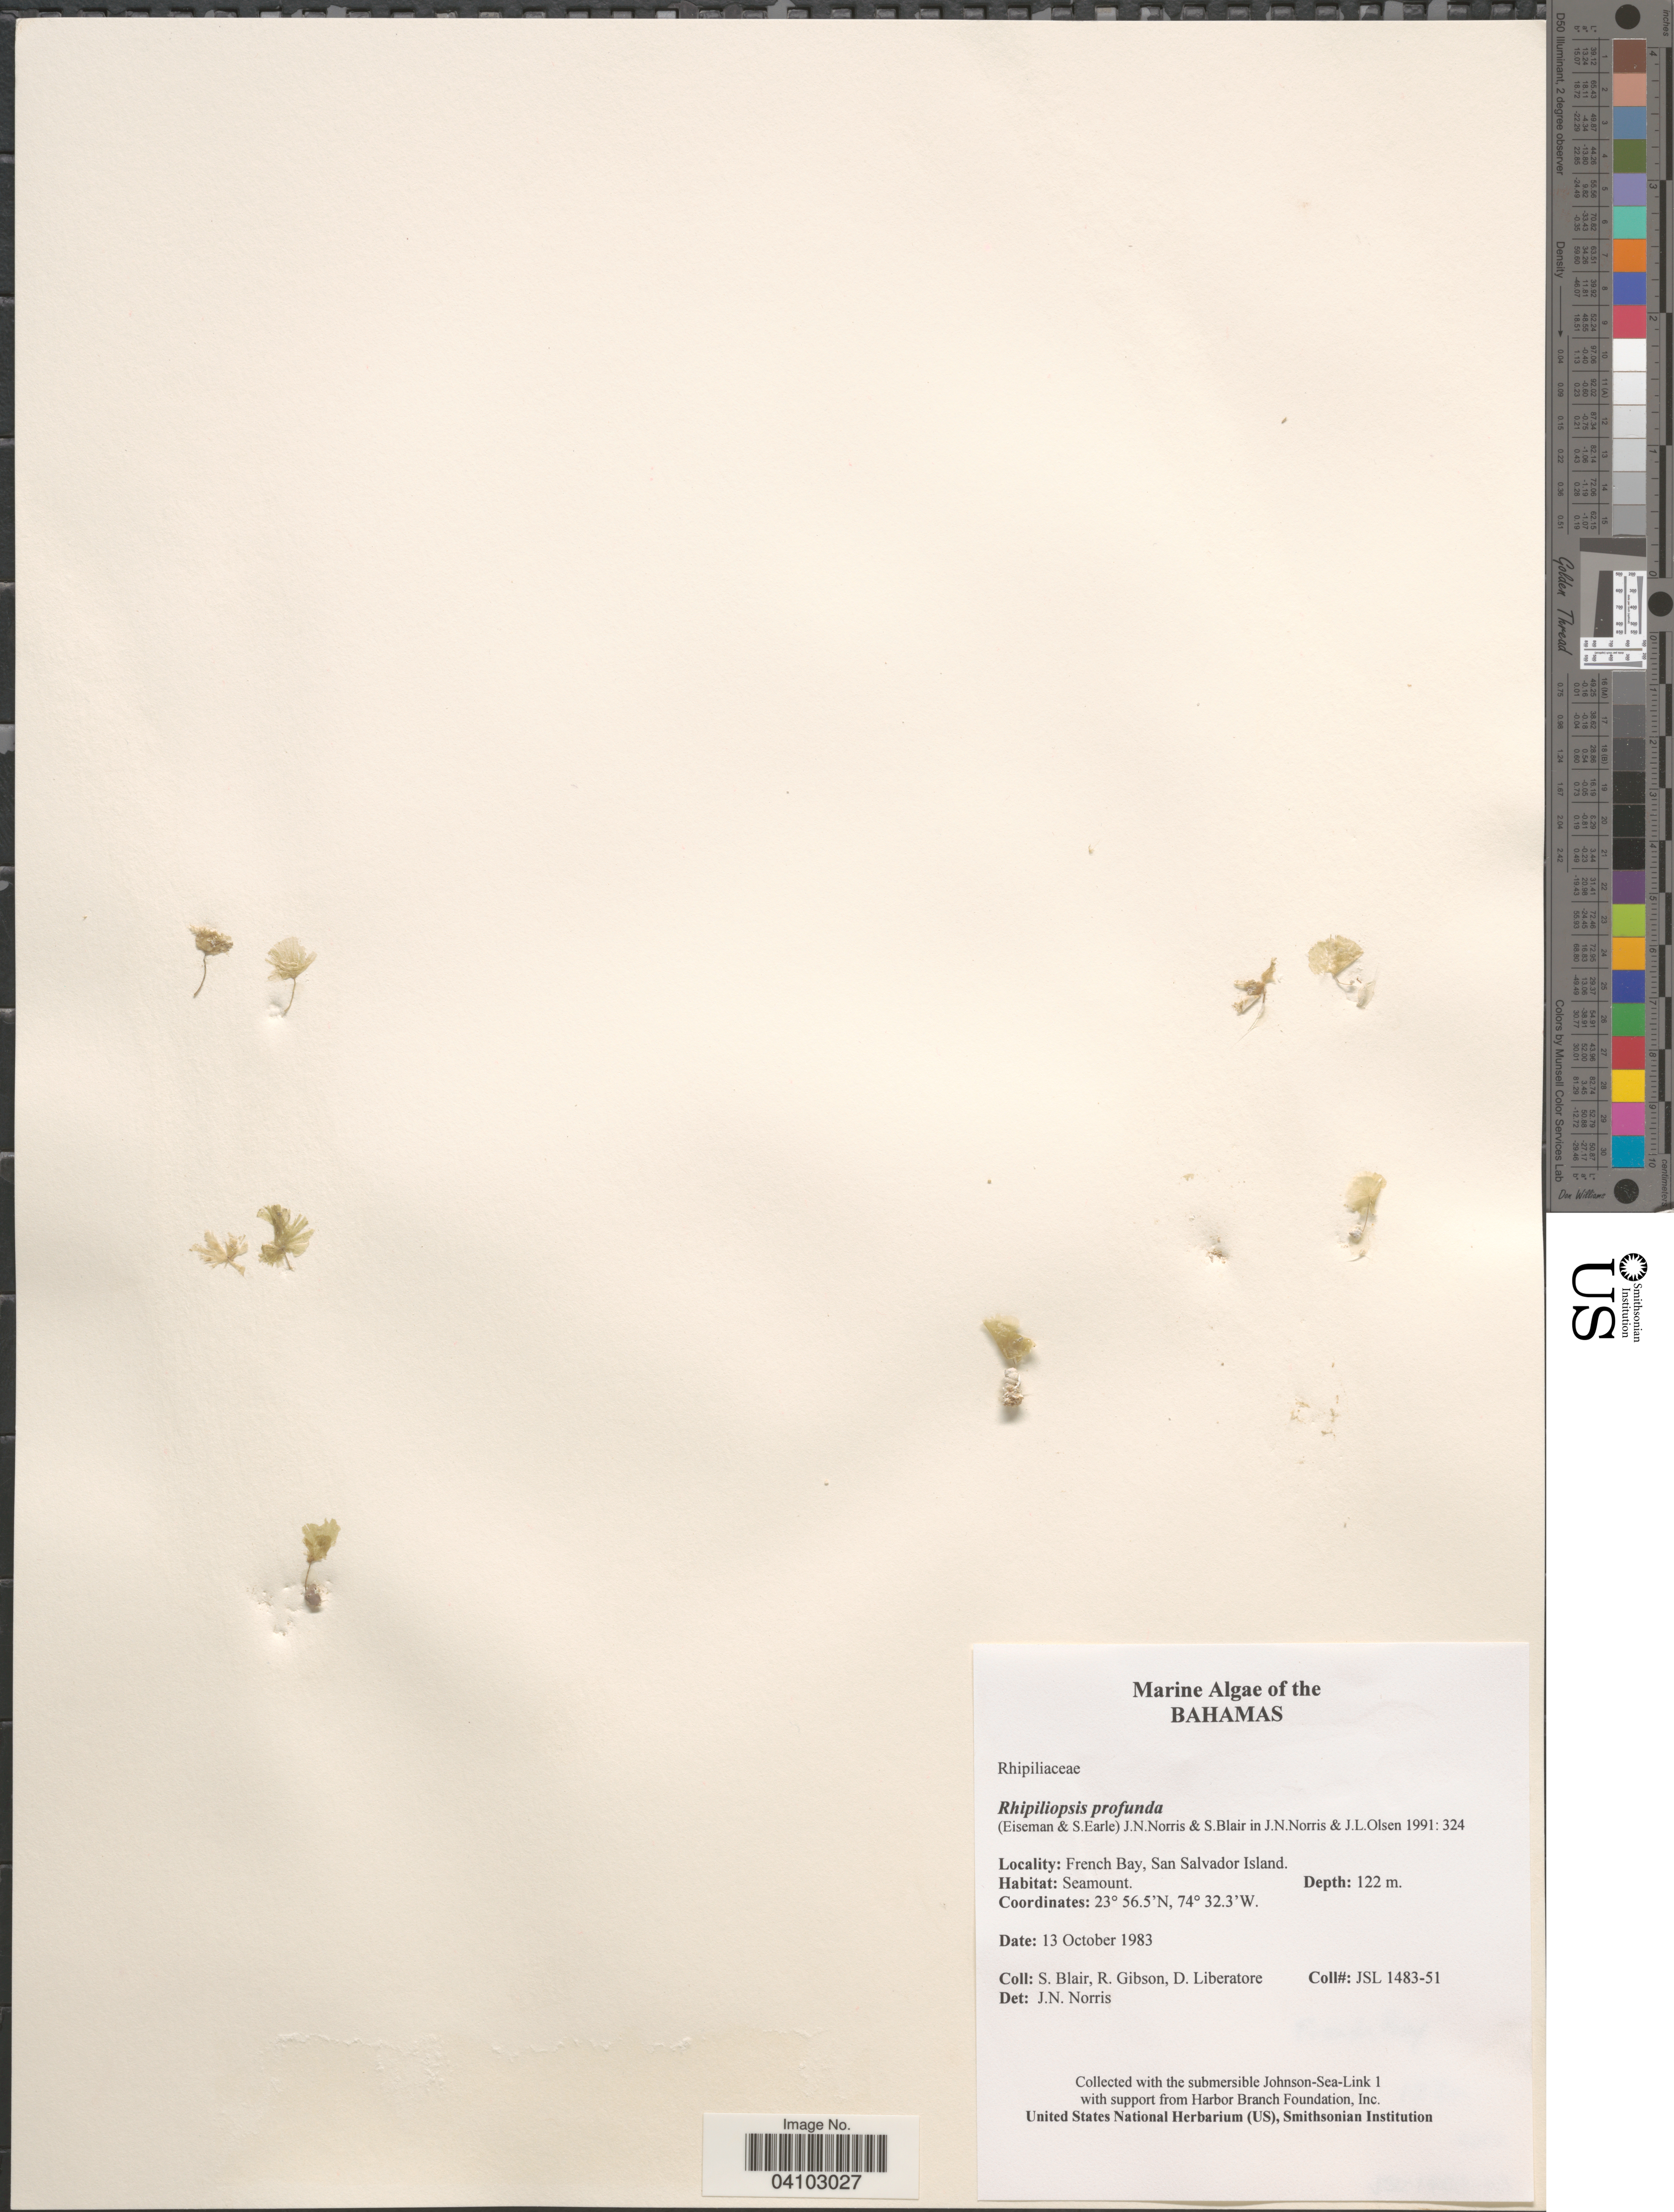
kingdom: Plantae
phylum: Chlorophyta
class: Ulvophyceae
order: Bryopsidales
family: Rhipiliaceae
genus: Rhipiliopsis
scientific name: Rhipiliopsis profunda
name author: (Eiseman & S.A. Earle) J.N. Norris & S. Blair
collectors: S. M. Blair, R. Gibson & D. Liberatore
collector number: JSL 1483-51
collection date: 1983-10-13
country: Bahamas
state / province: San Salvador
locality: French Bay, San Salvador Island.